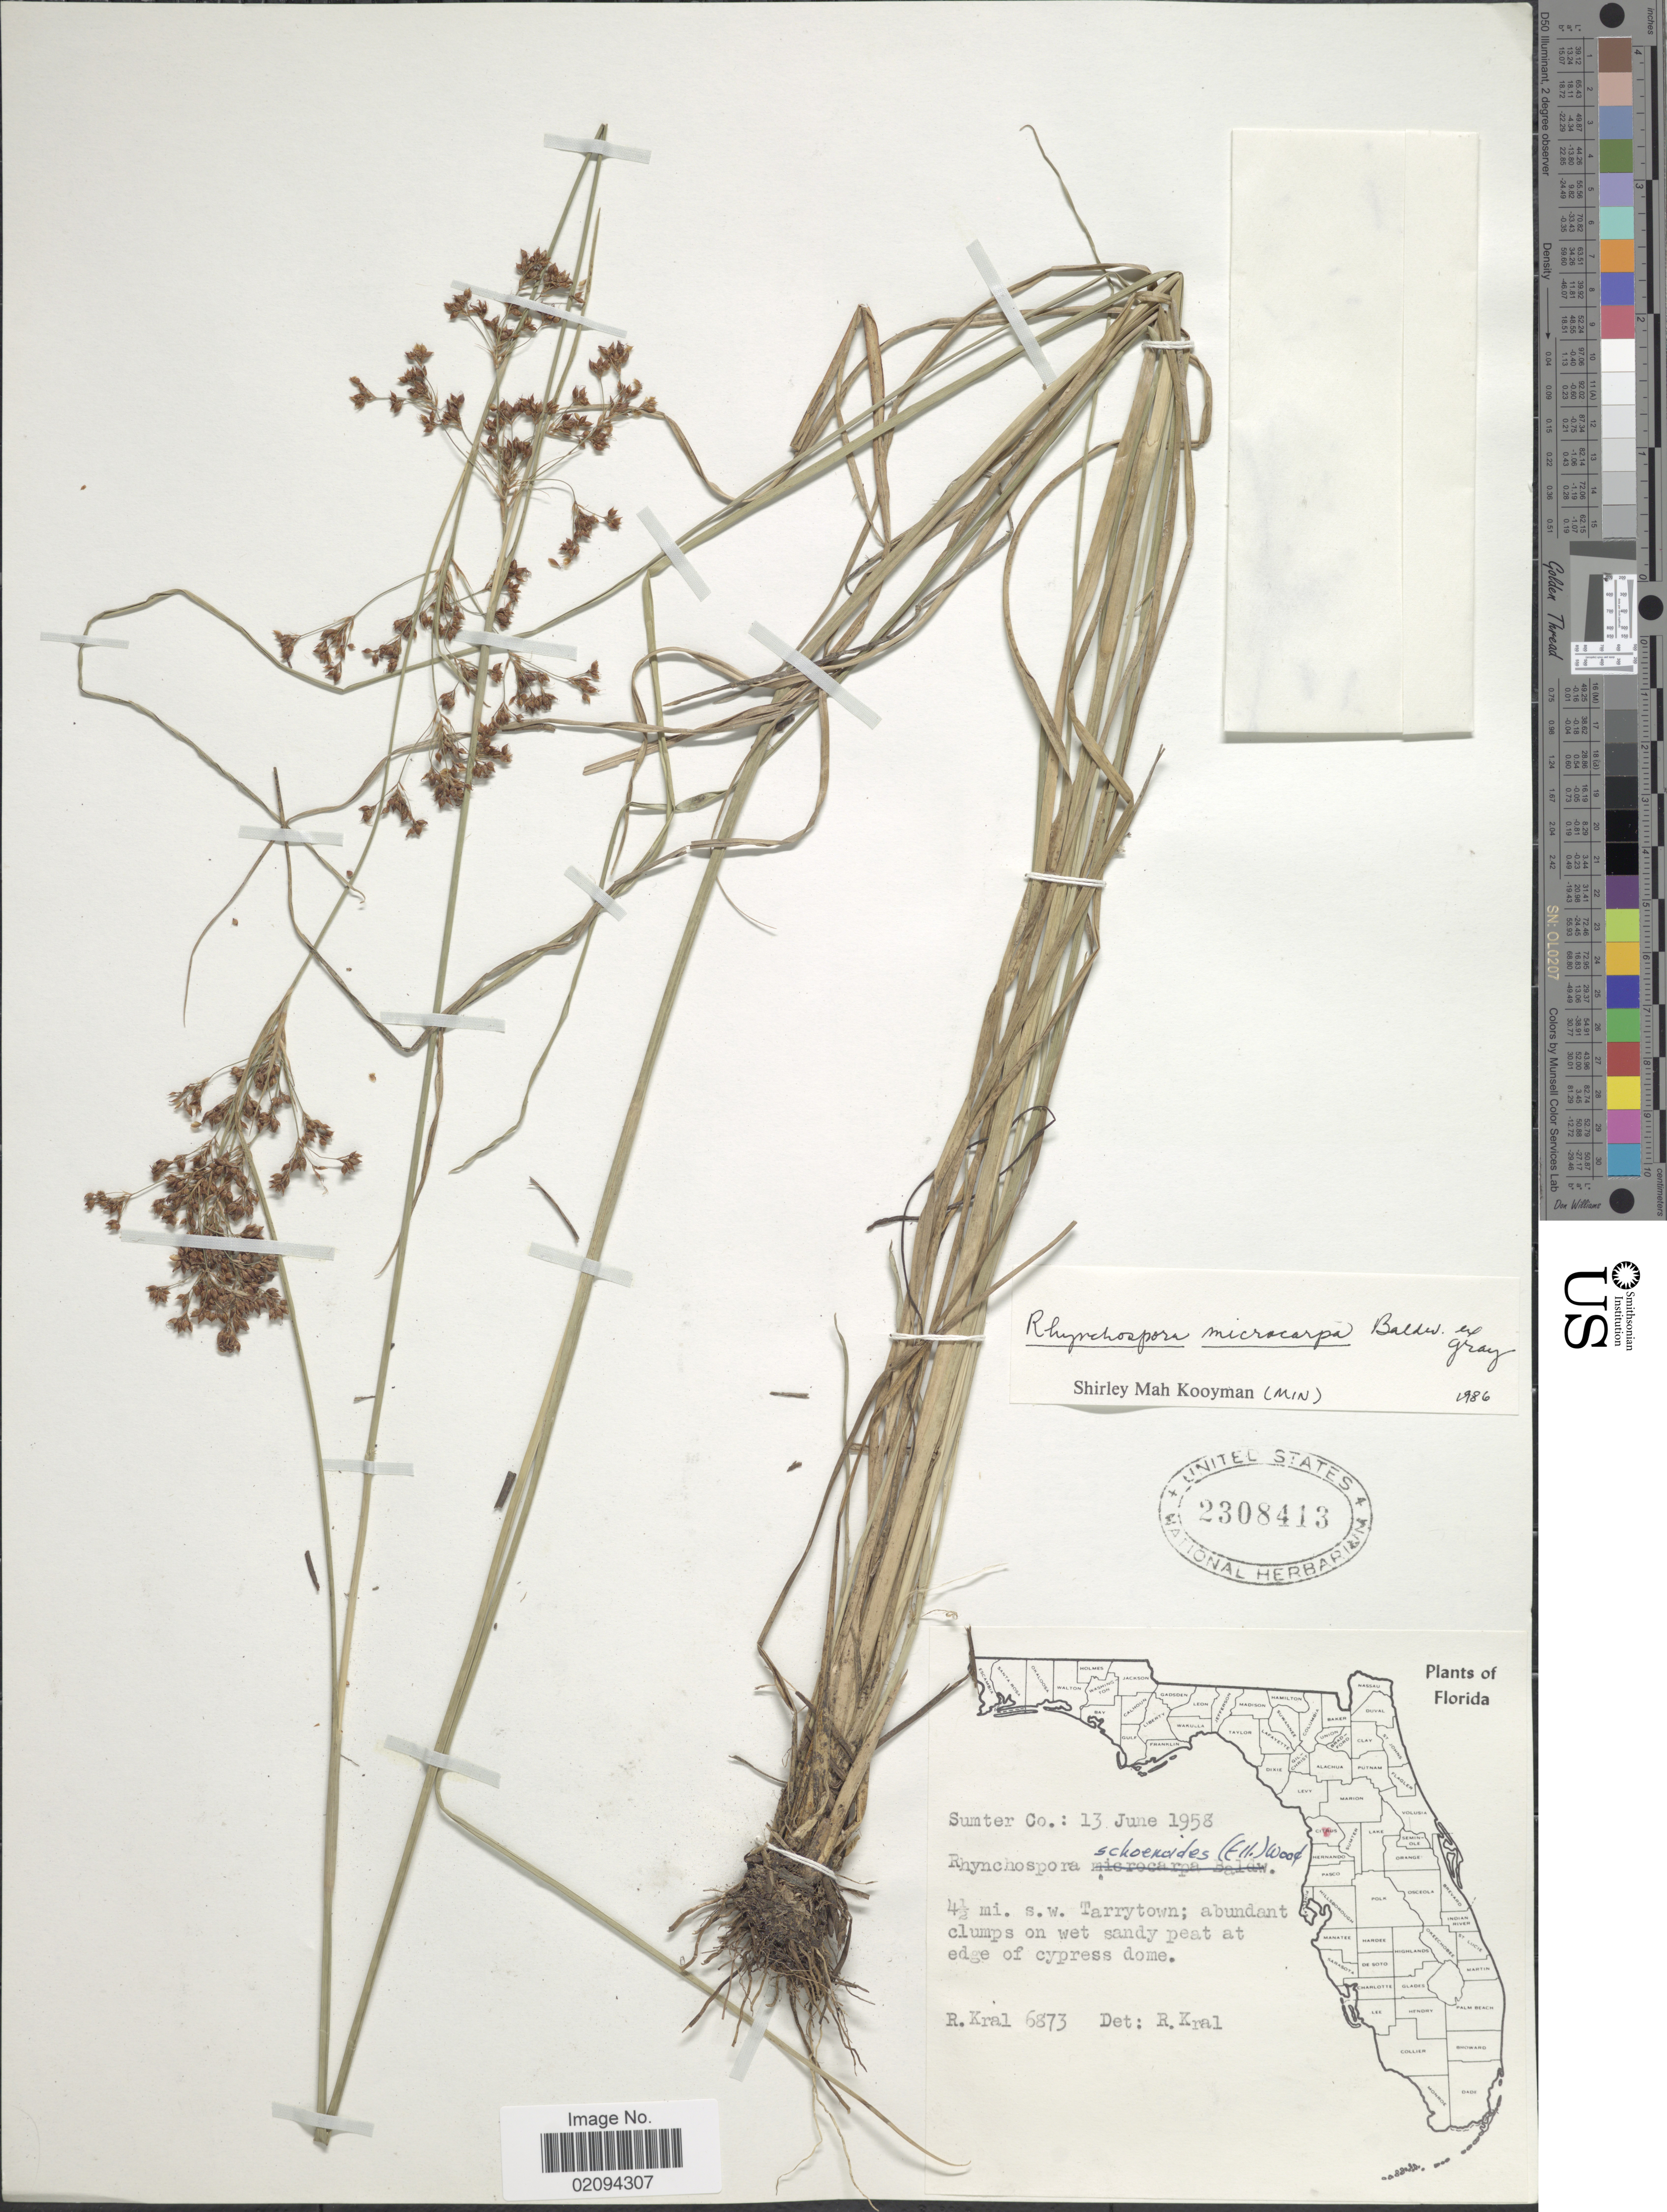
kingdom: Plantae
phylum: Tracheophyta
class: Liliopsida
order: Poales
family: Cyperaceae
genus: Rhynchospora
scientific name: Rhynchospora microcarpa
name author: Baldwin ex A. Gray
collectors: R. Kral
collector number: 6873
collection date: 1958-06-13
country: United States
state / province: Florida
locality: Sumter Co. 4½ mi. s.w. Tarrytown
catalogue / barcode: US 2308413